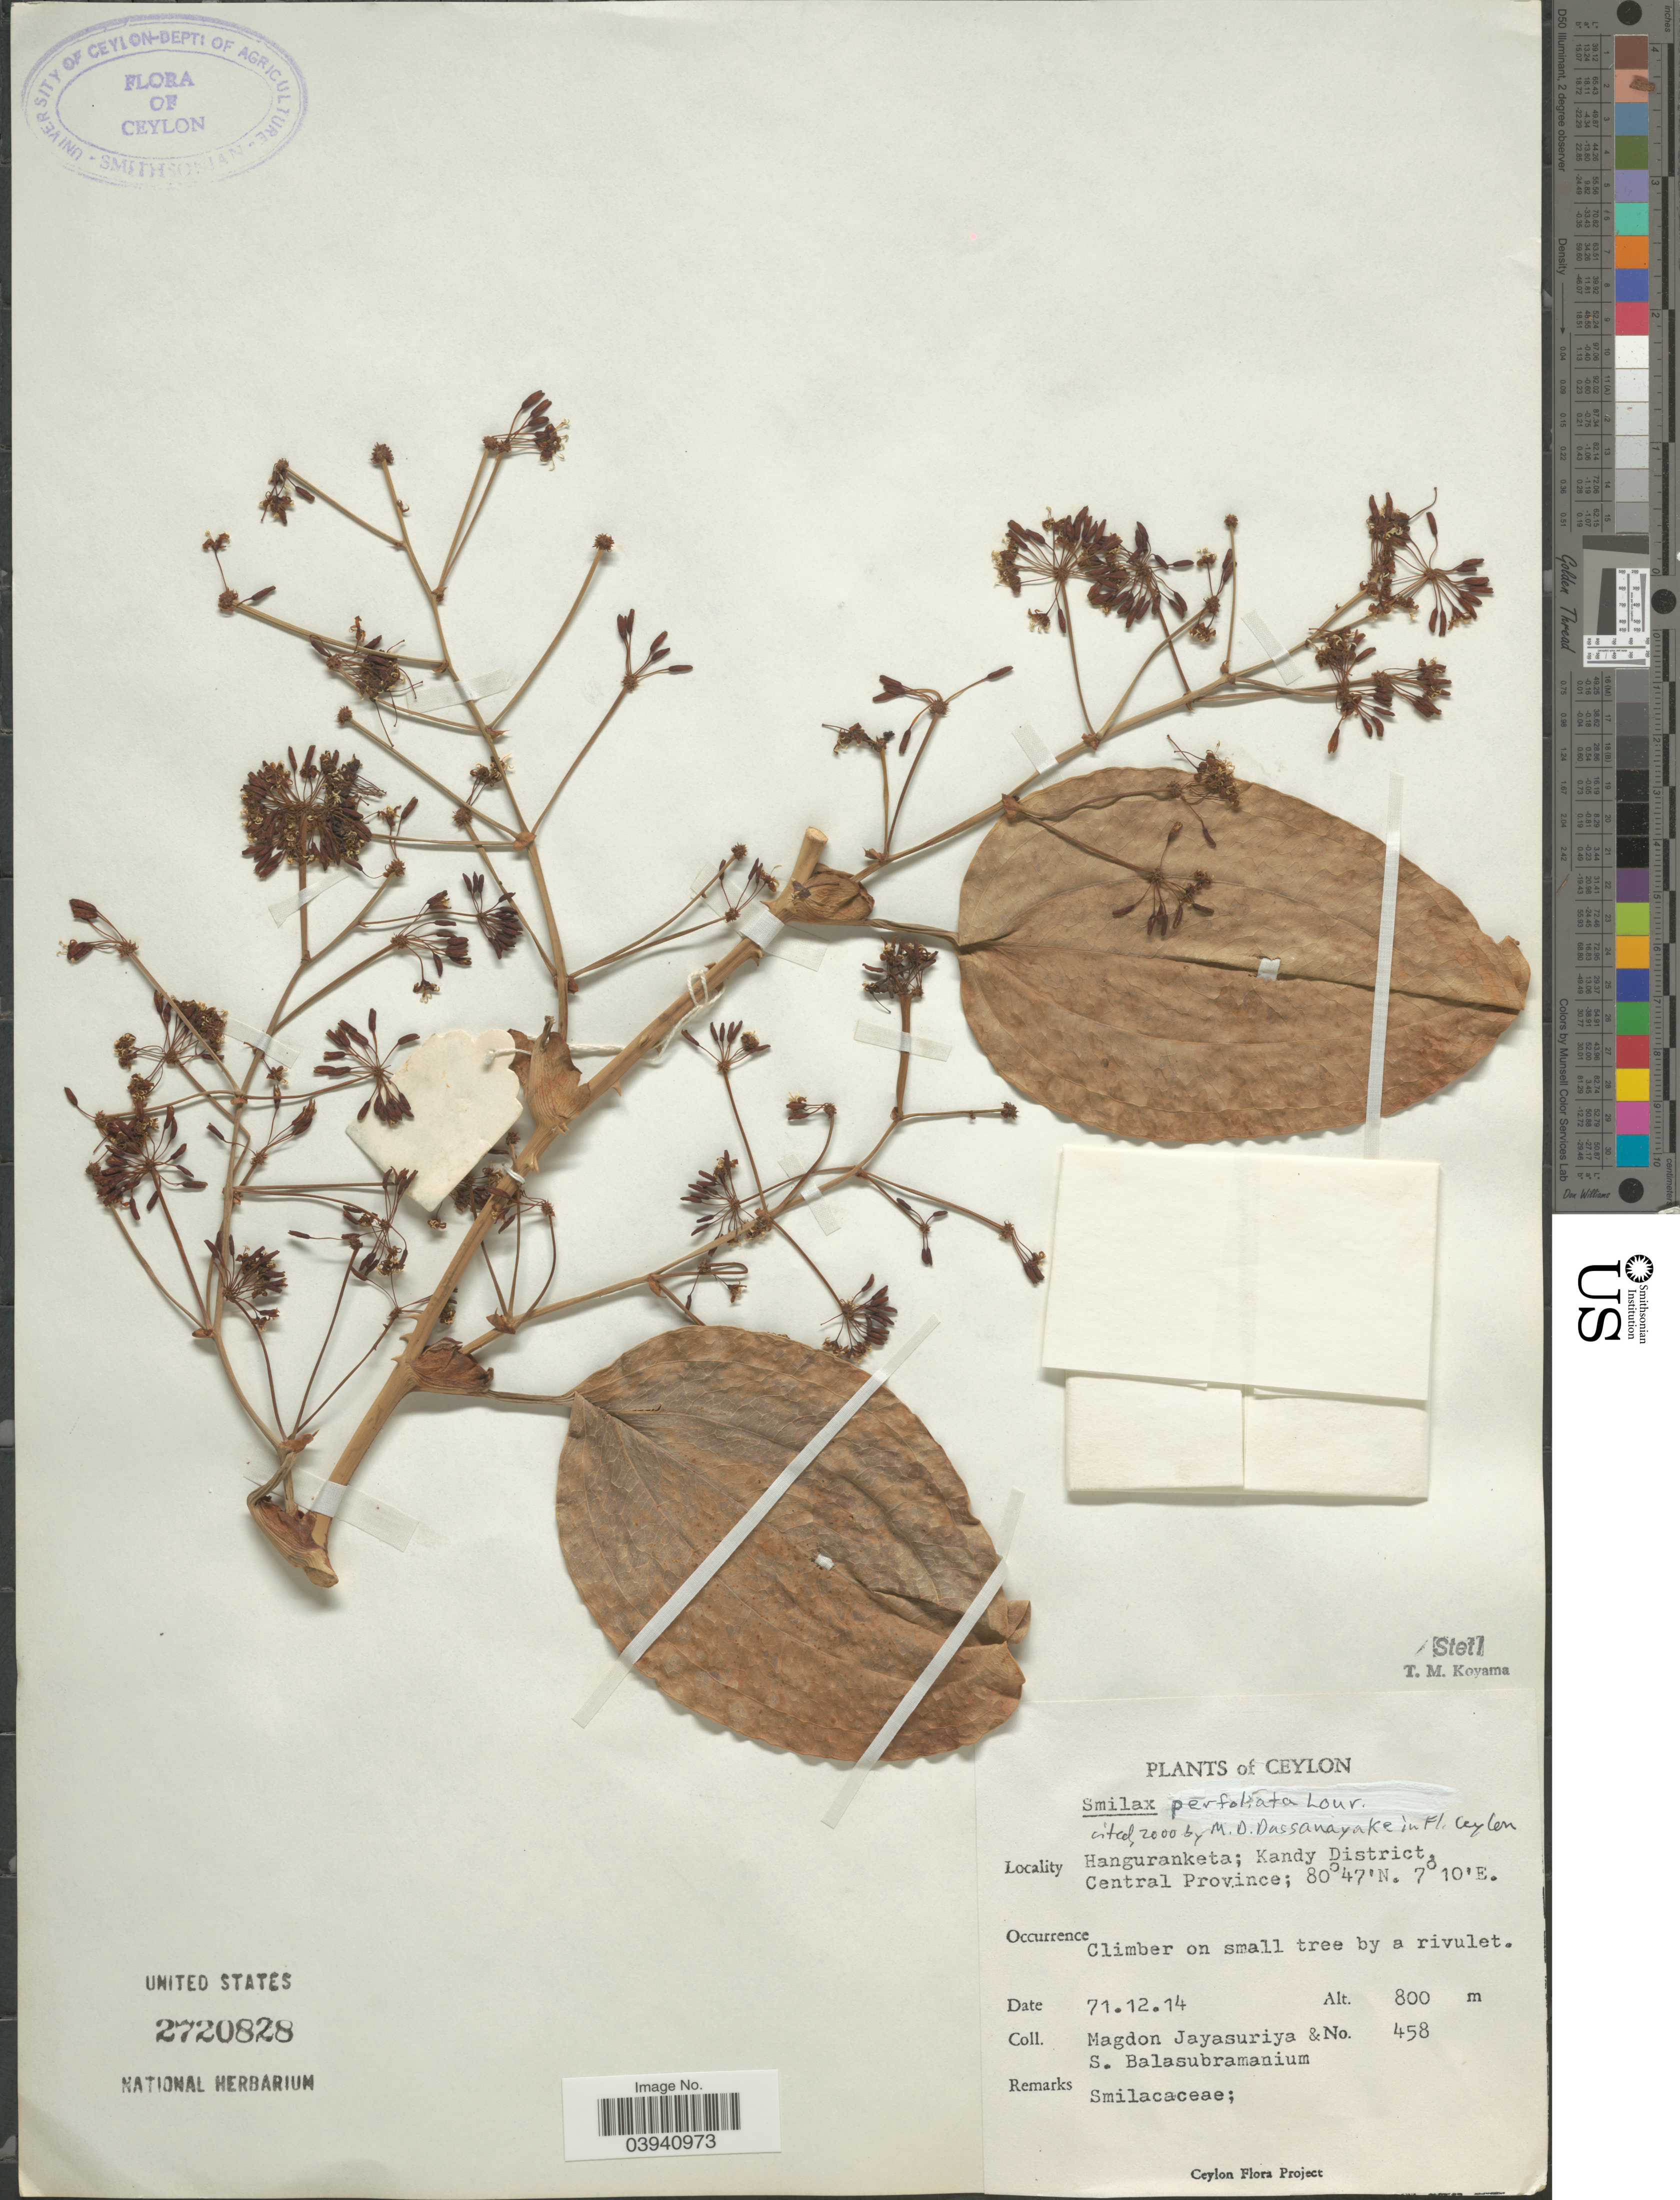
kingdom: Plantae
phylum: Tracheophyta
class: Liliopsida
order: Liliales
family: Smilacaceae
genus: Smilax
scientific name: Smilax perfoliata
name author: Lour.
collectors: A. H. Jayasuriya & S. Balasubramanium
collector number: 458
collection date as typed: Transcribed d/m/y: 14/12/71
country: Sri Lanka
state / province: Central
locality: Ceylon. Hanguranketa; Kandy District.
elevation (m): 800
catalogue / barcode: US 2720828